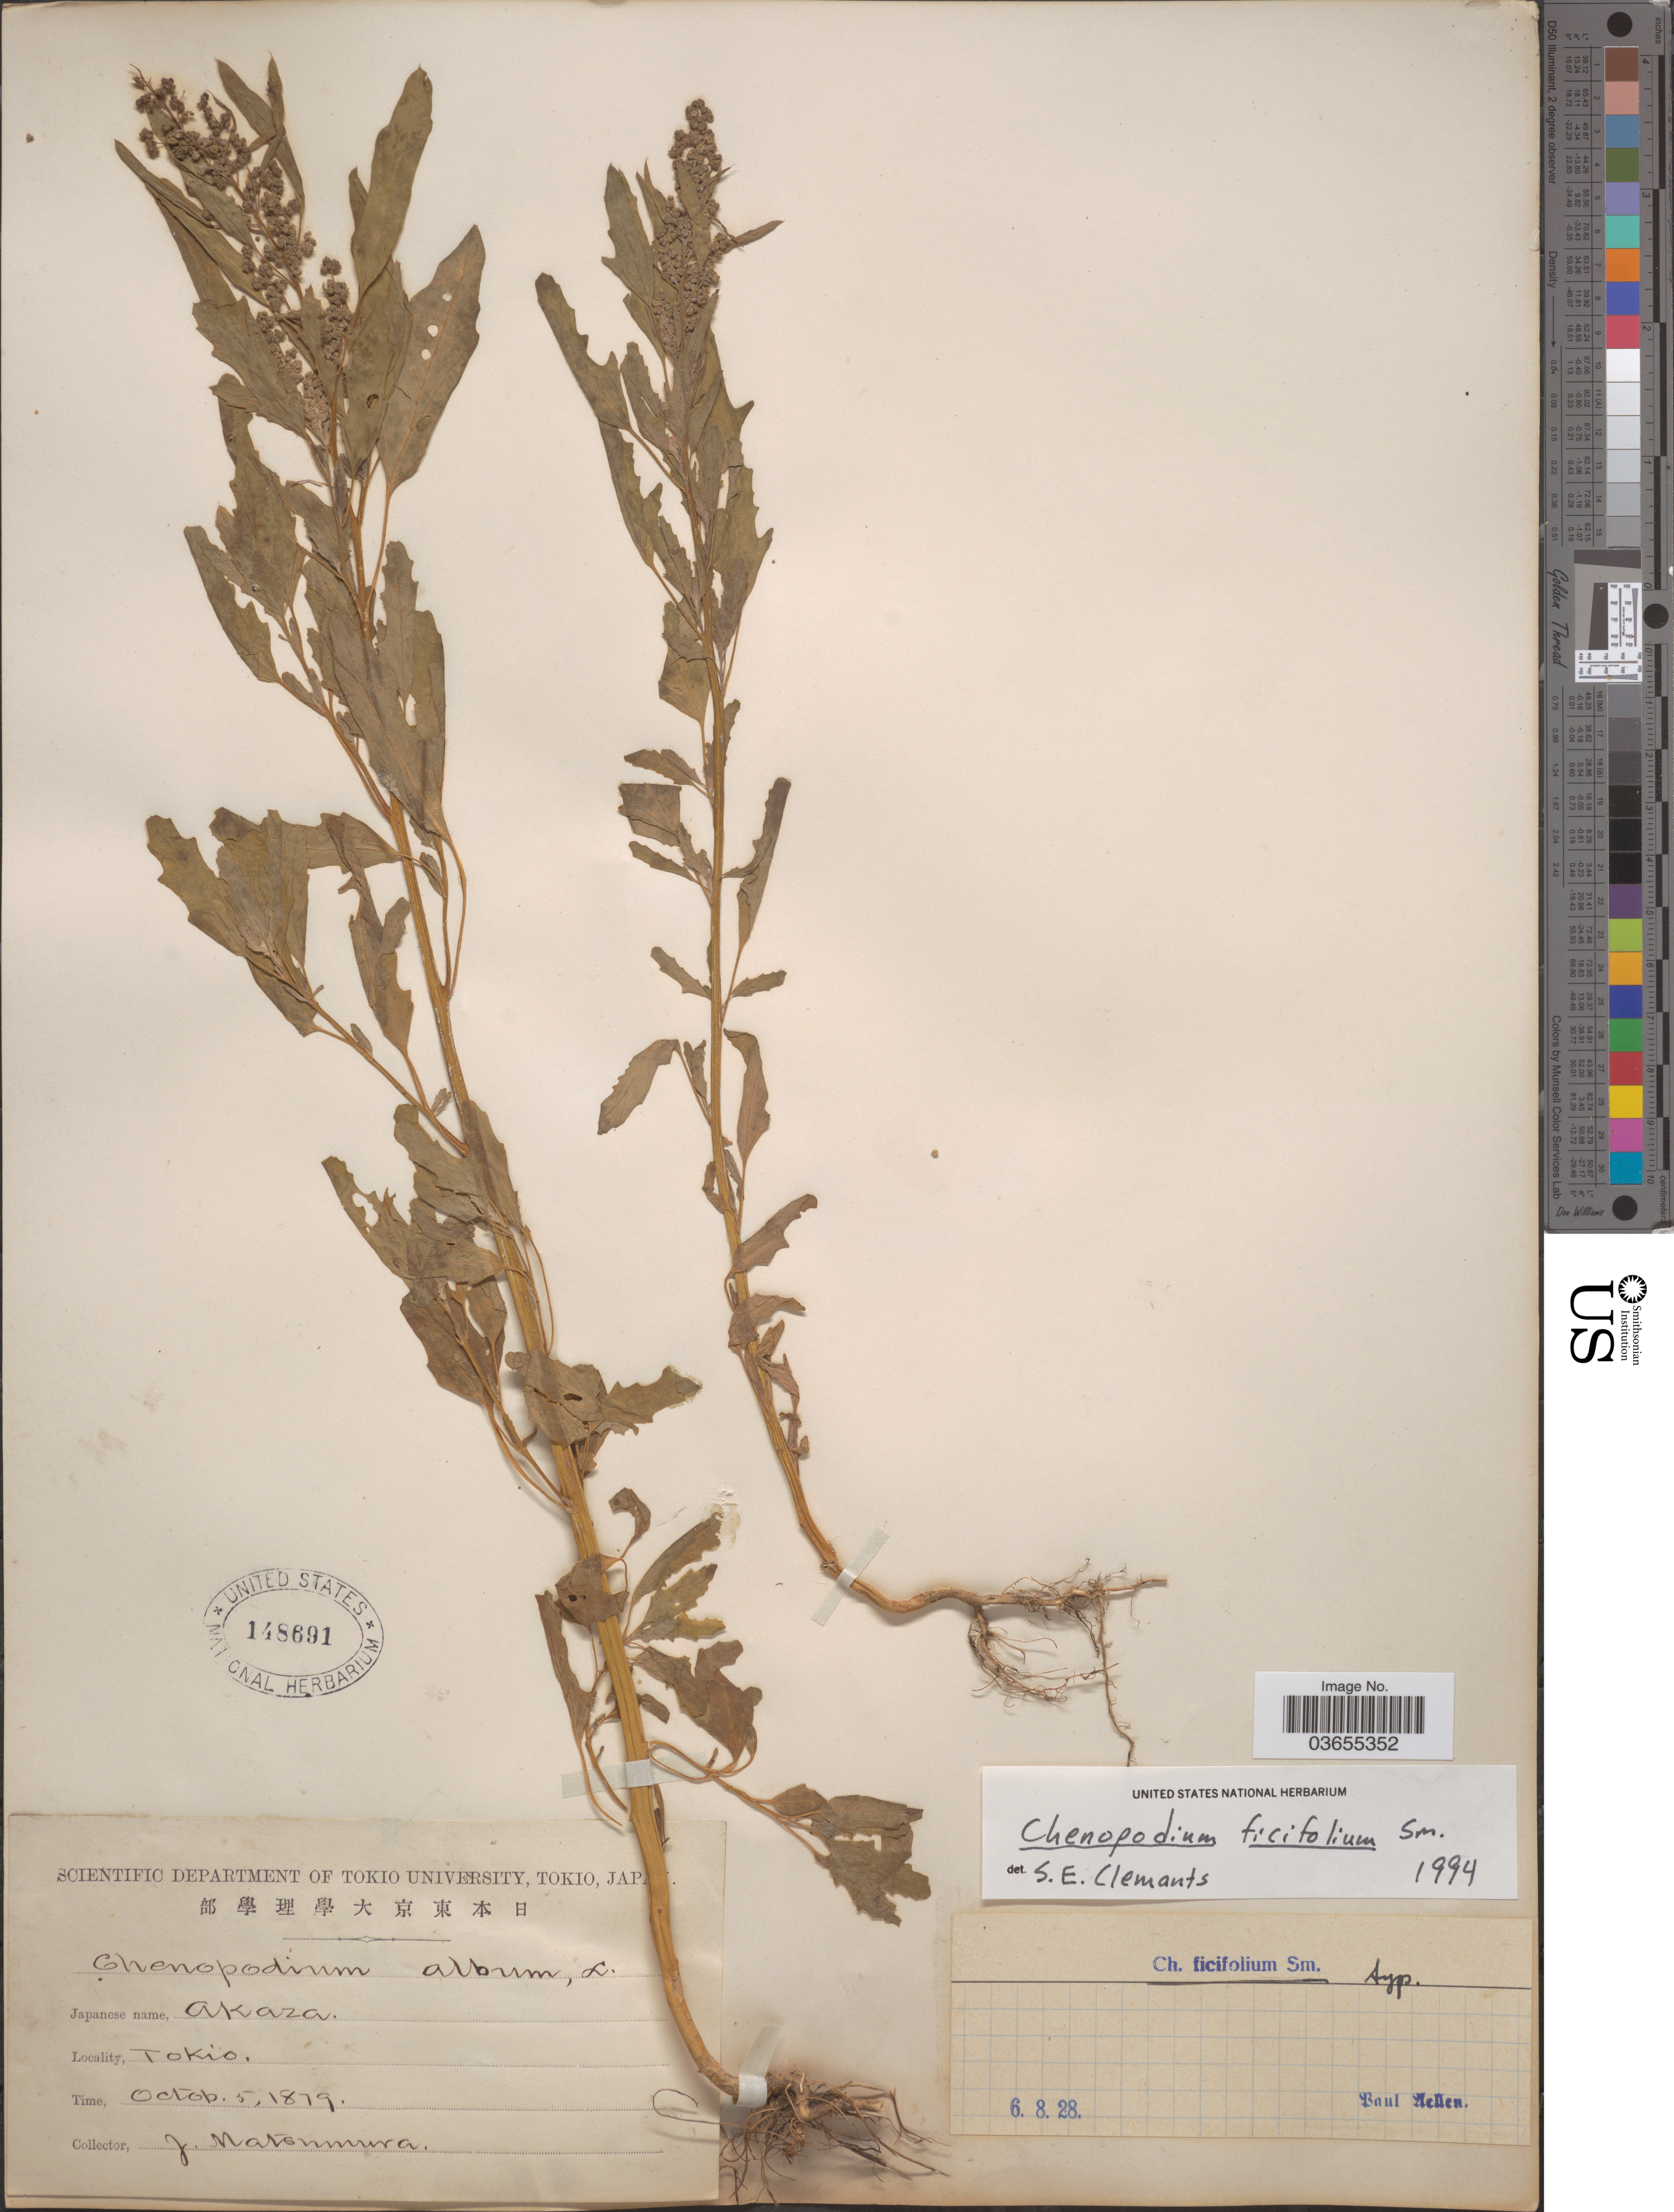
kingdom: Plantae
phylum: Tracheophyta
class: Magnoliopsida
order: Caryophyllales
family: Amaranthaceae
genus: Chenopodium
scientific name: Chenopodium ficifolium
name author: Sm.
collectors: J. Matsumura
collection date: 1879-10-05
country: Japan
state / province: Tokyo, Federal City of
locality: Tokio.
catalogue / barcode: US 148691